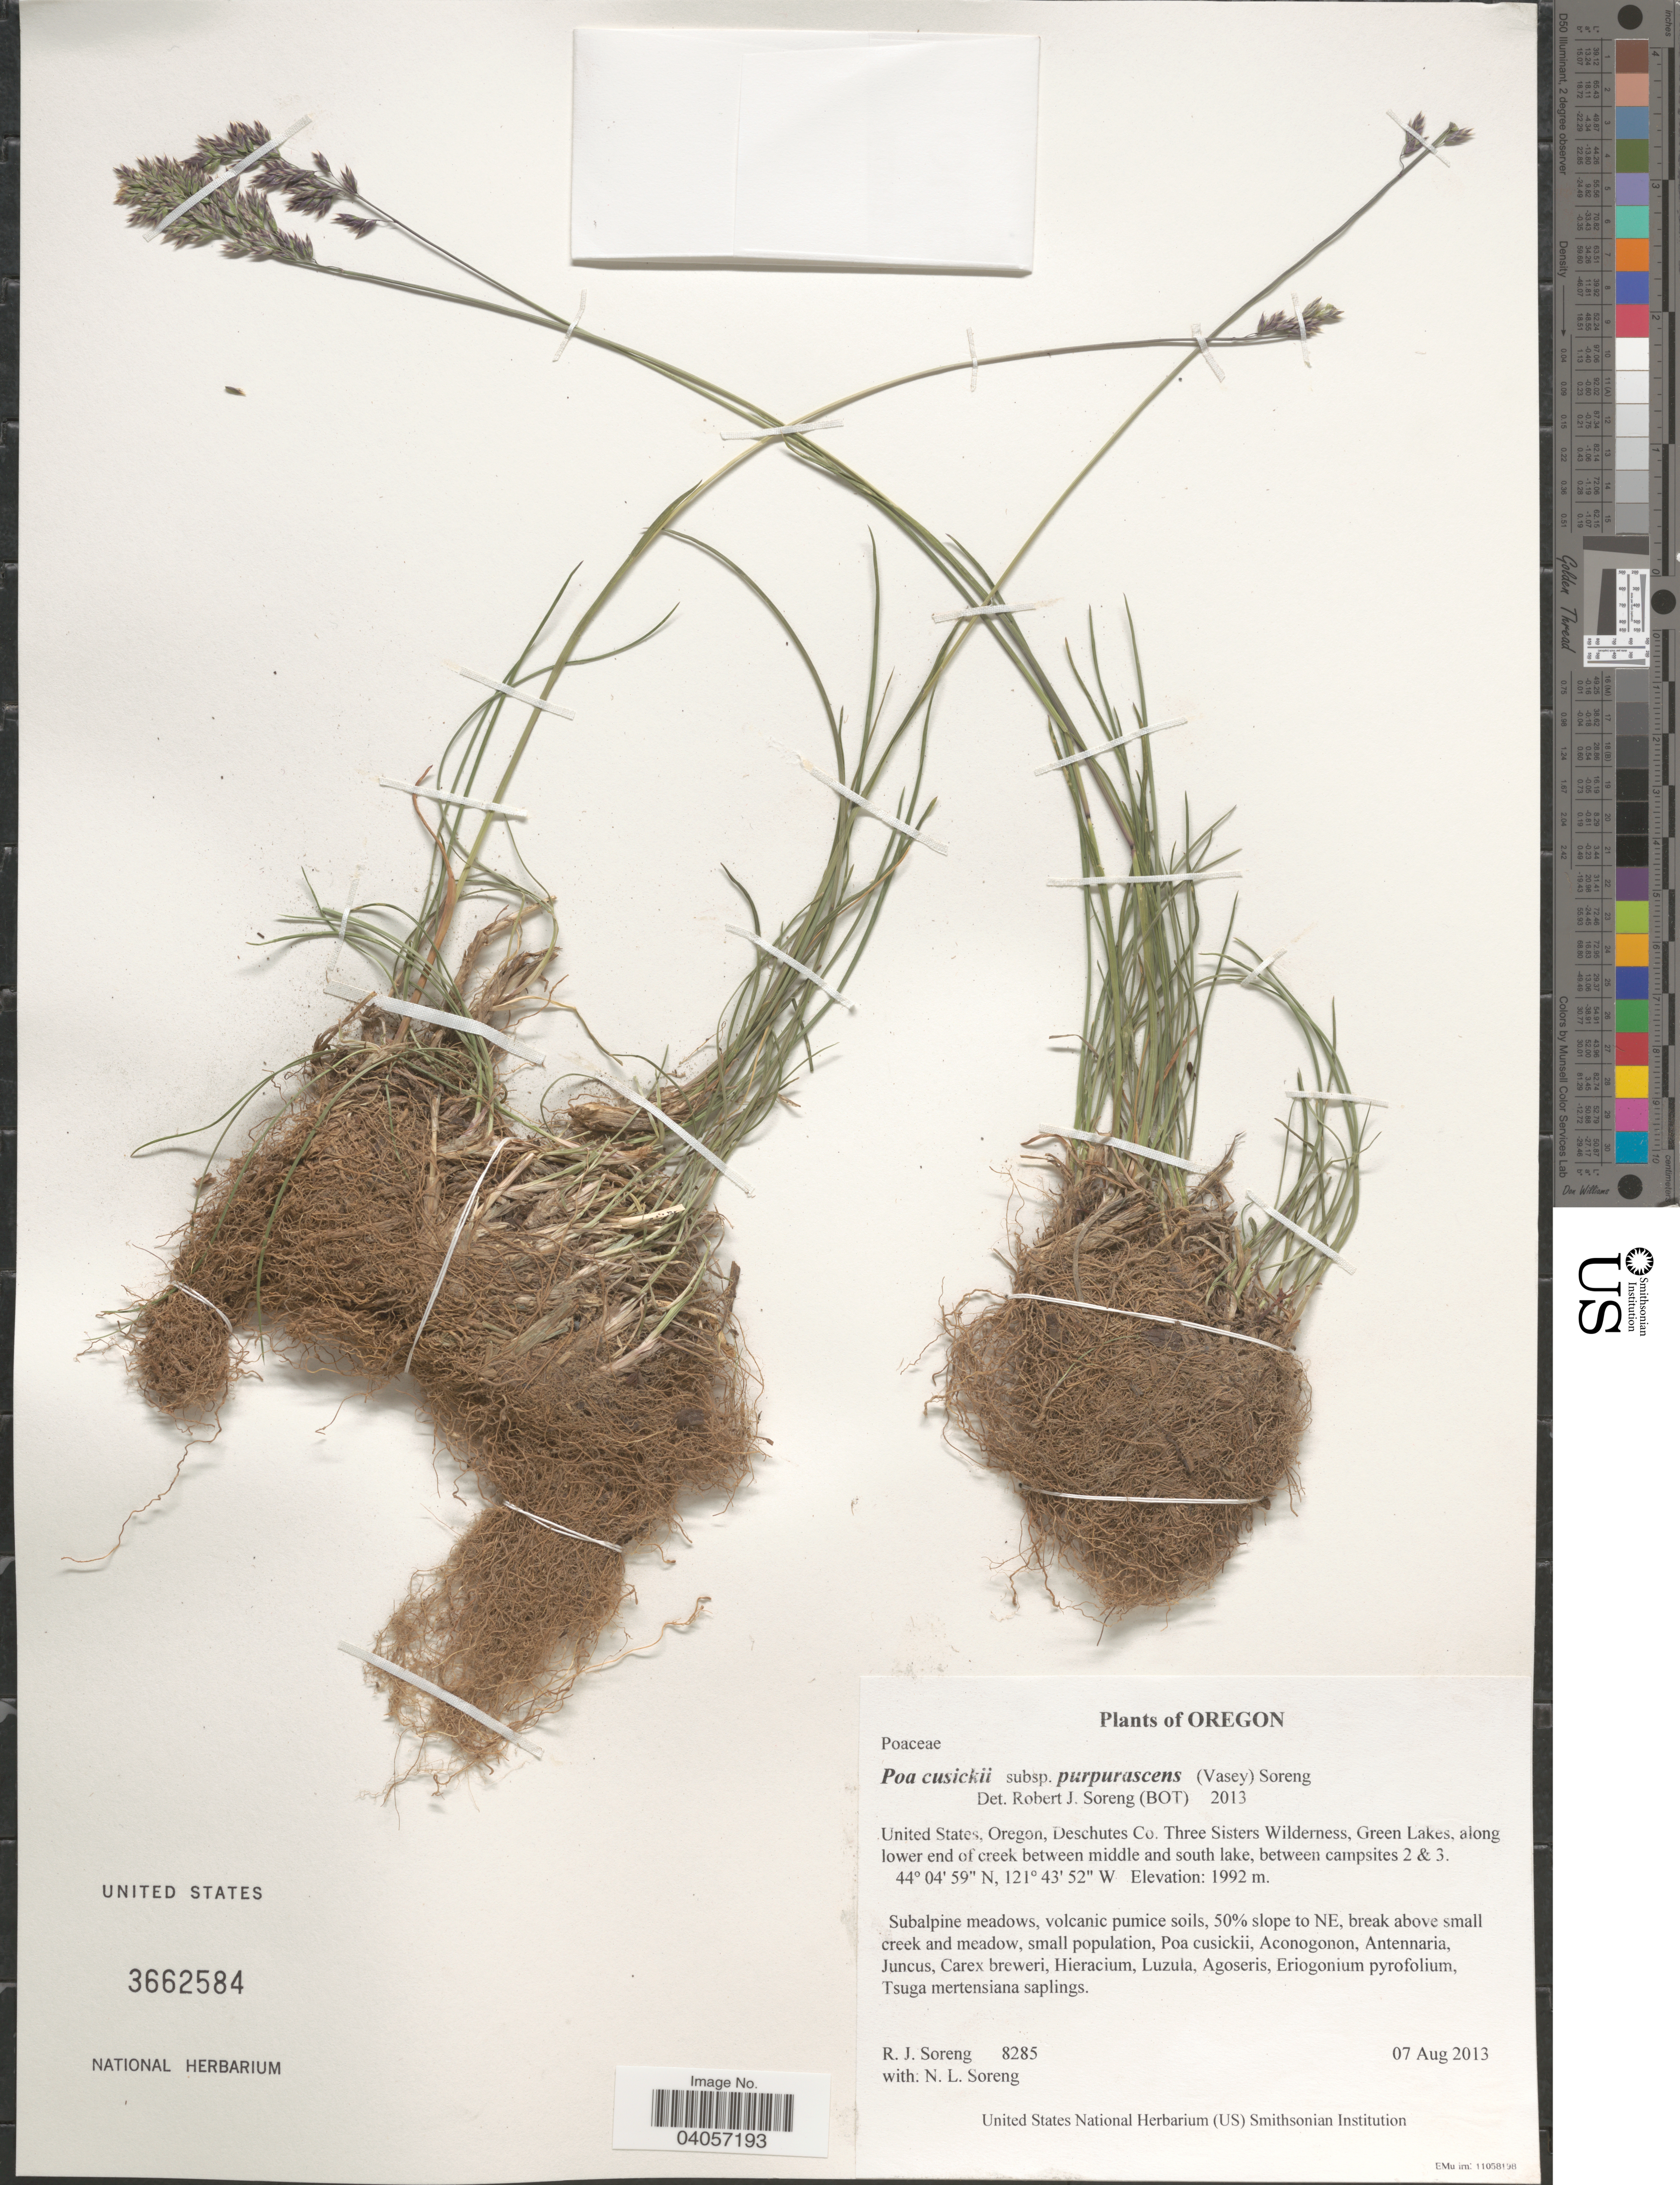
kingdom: Plantae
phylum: Tracheophyta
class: Liliopsida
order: Poales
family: Poaceae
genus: Poa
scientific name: Poa cusickii subsp. purpurascens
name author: (Vasey) Soreng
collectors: R. J. Soreng & N. L. Soreng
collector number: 8285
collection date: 2013-08-07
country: United States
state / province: Oregon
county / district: Deschutes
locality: Deschutes Co. Three Sisters Wilderness, Green Lakes, along lower end of creek between middle and south lake, between campsites 2 & 3. Subalpine meadows, volcanic pumice soils, 50% slope to NE, break above small creek and meadow.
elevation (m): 1992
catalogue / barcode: US 3662584